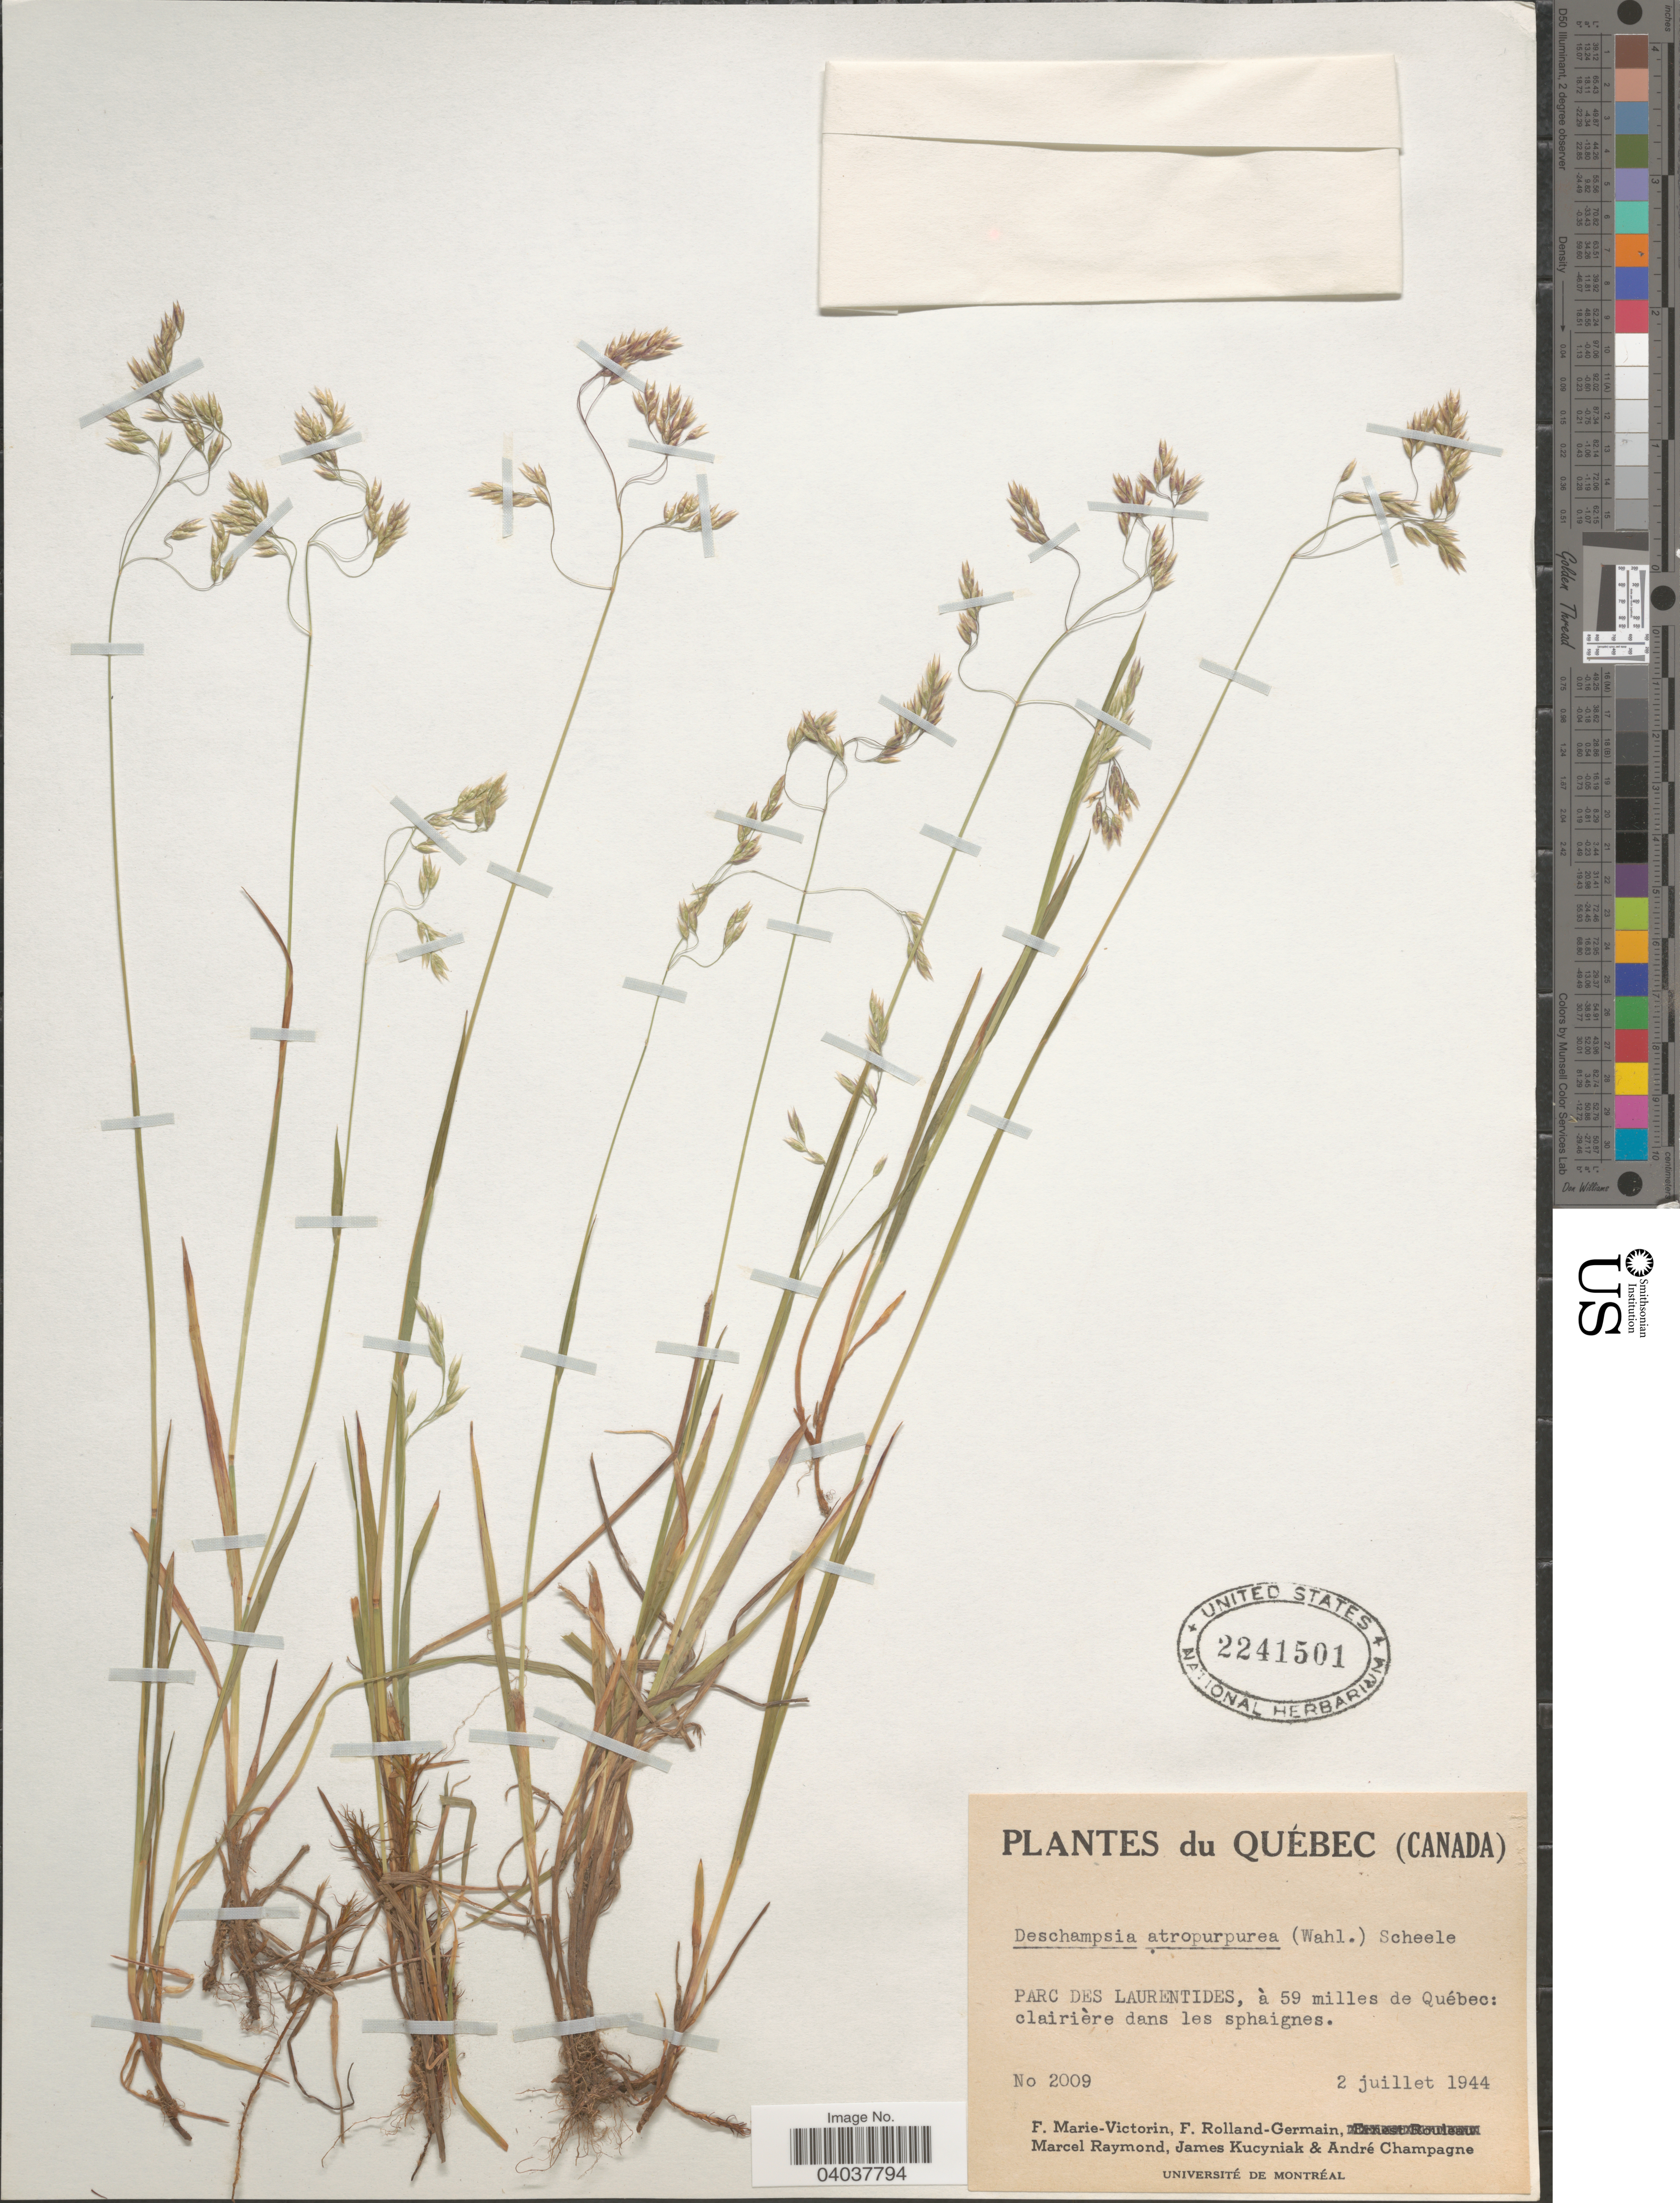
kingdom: Plantae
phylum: Tracheophyta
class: Liliopsida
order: Poales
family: Poaceae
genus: Vahlodea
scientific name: Vahlodea atropurpurea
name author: (Wahlenb.) Fr. ex Hartm.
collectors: F. Marie-Victorin, Rolland-Germain, M. Raymond, J. Kucyniak & A. Champagne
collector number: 2009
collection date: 1944-07-02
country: Canada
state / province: Quebec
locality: Parc des Laurentides, à 59 milles de Québec.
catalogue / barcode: US 2241501